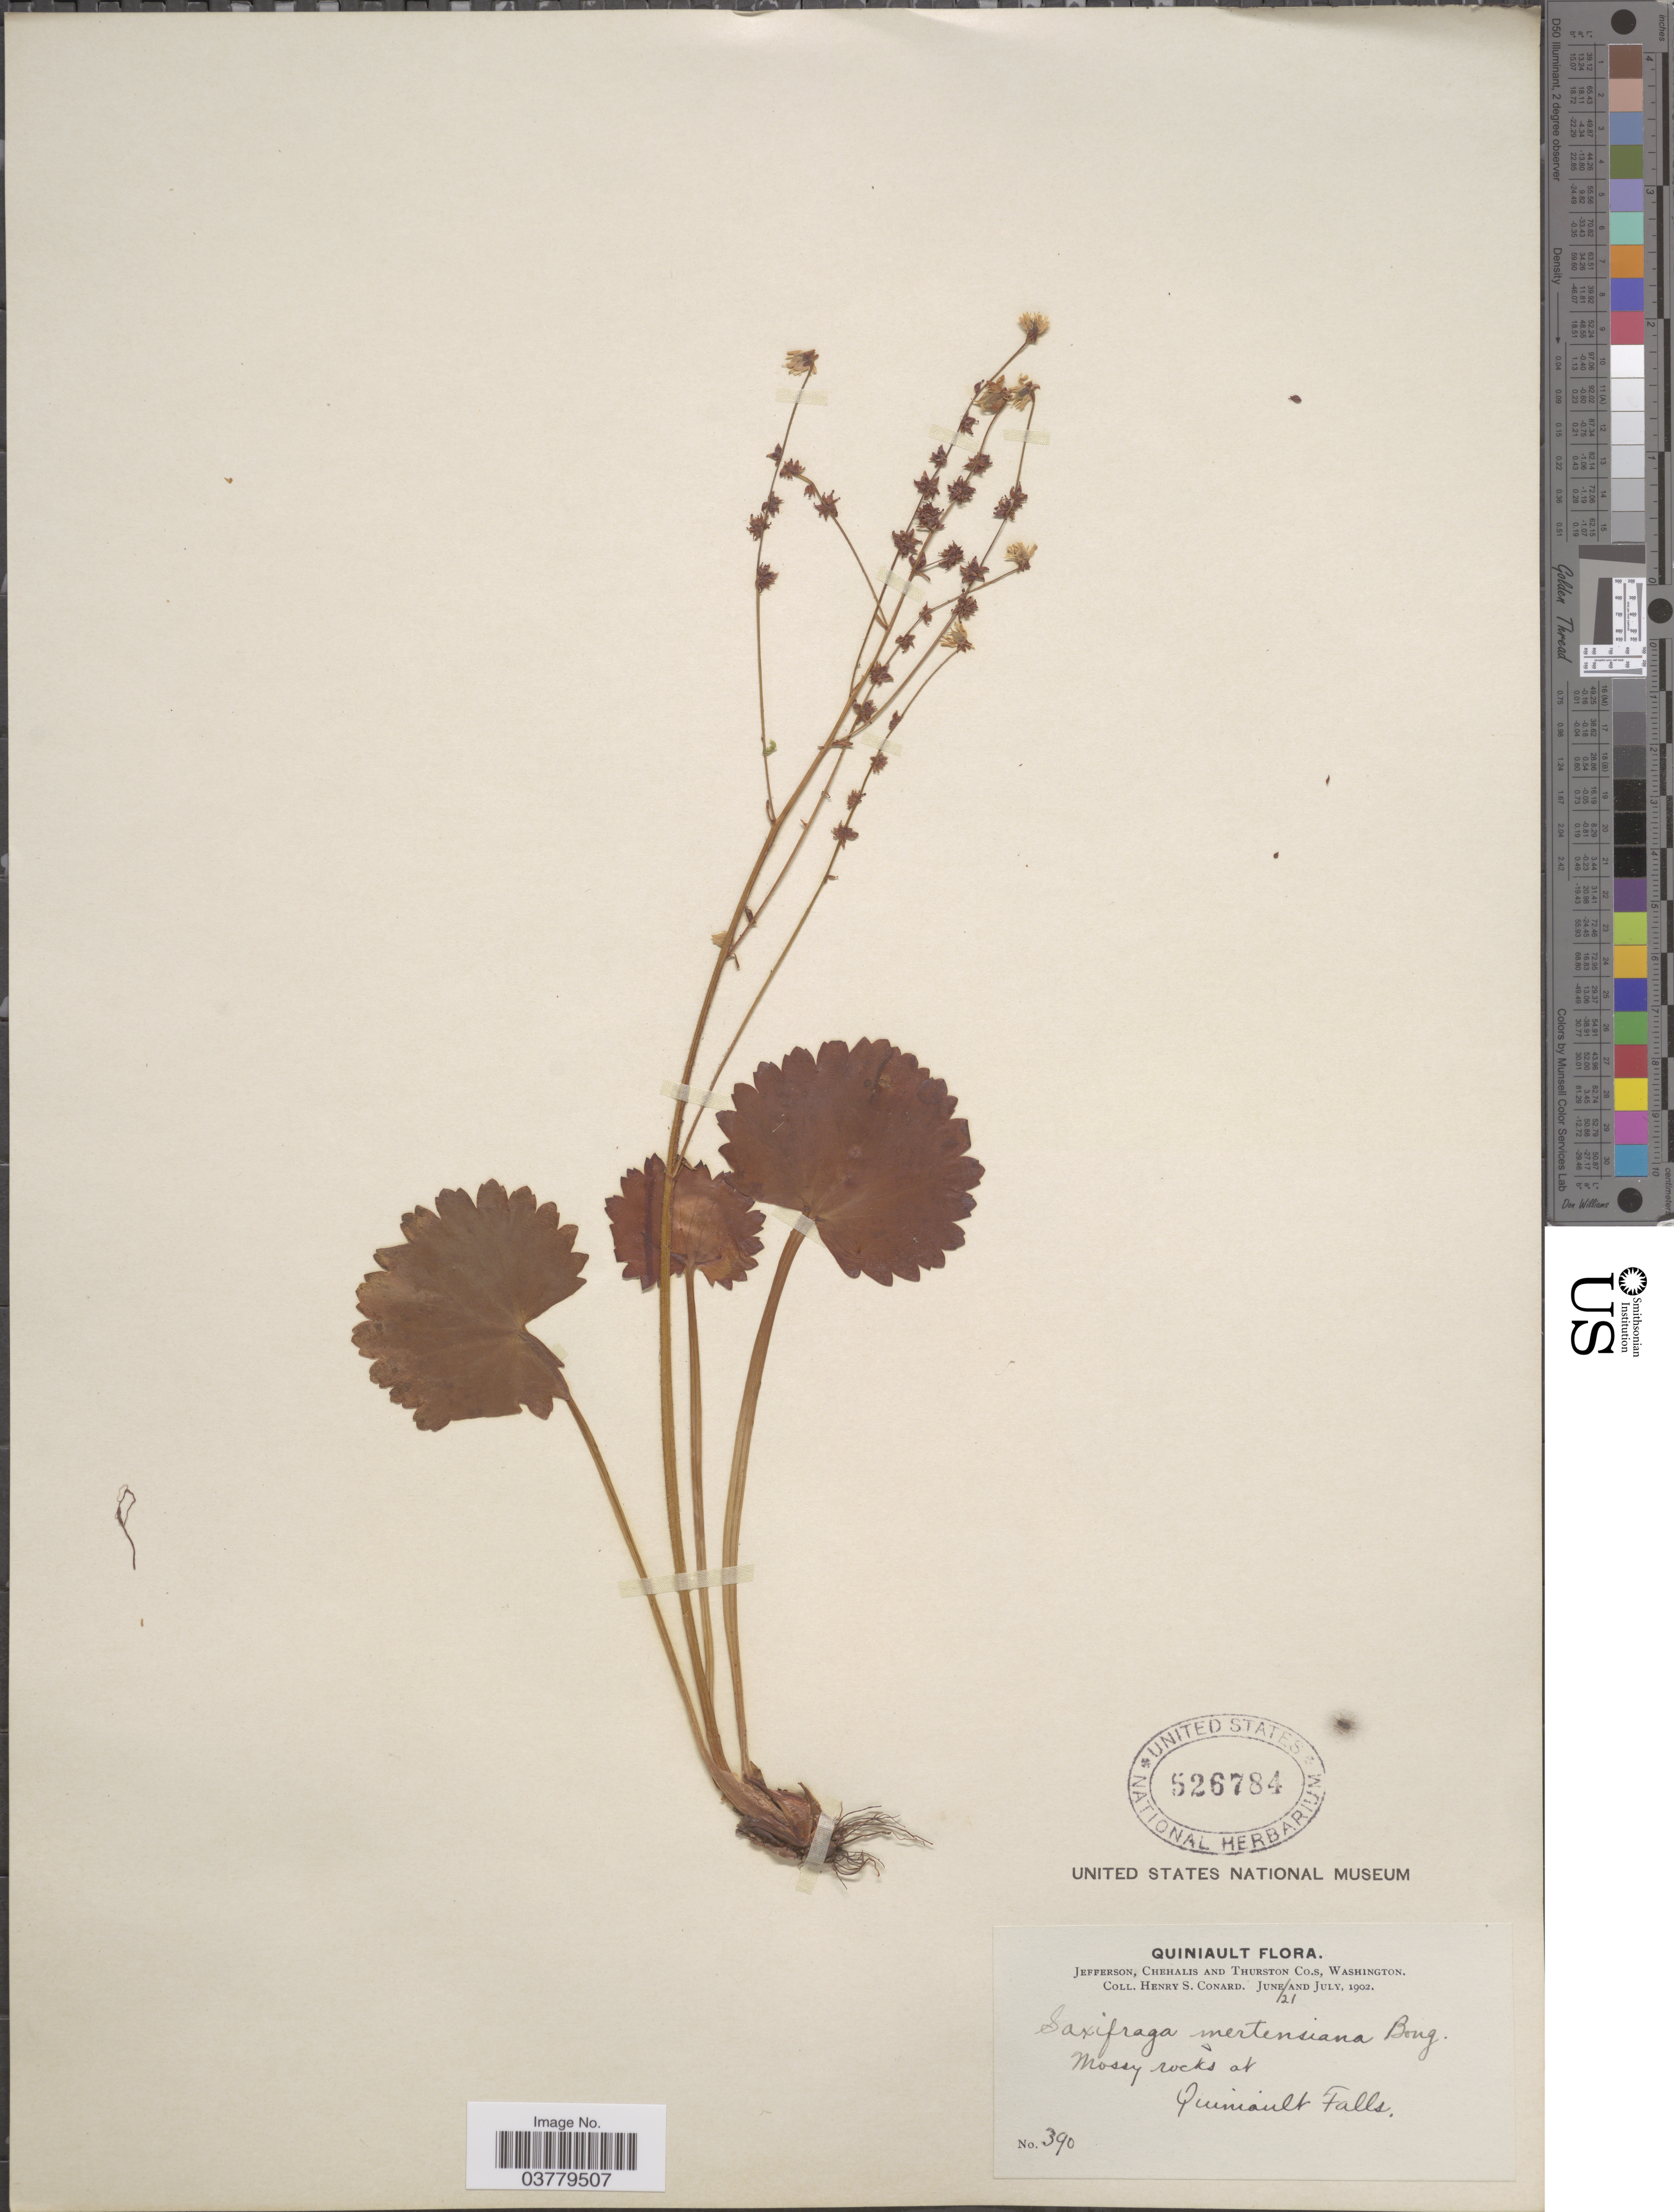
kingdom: Plantae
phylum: Tracheophyta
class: Magnoliopsida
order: Saxifragales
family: Saxifragaceae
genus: Saxifraga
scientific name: Saxifraga mertensiana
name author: Bong.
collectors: H. S. Conard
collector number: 390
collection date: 1902-06-21/1902-07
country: United States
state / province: Washington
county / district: Thurston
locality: Quiniault. Jefferson, Chehalis and Thurston Co.s. Quiniault Falls.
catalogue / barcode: US 526784